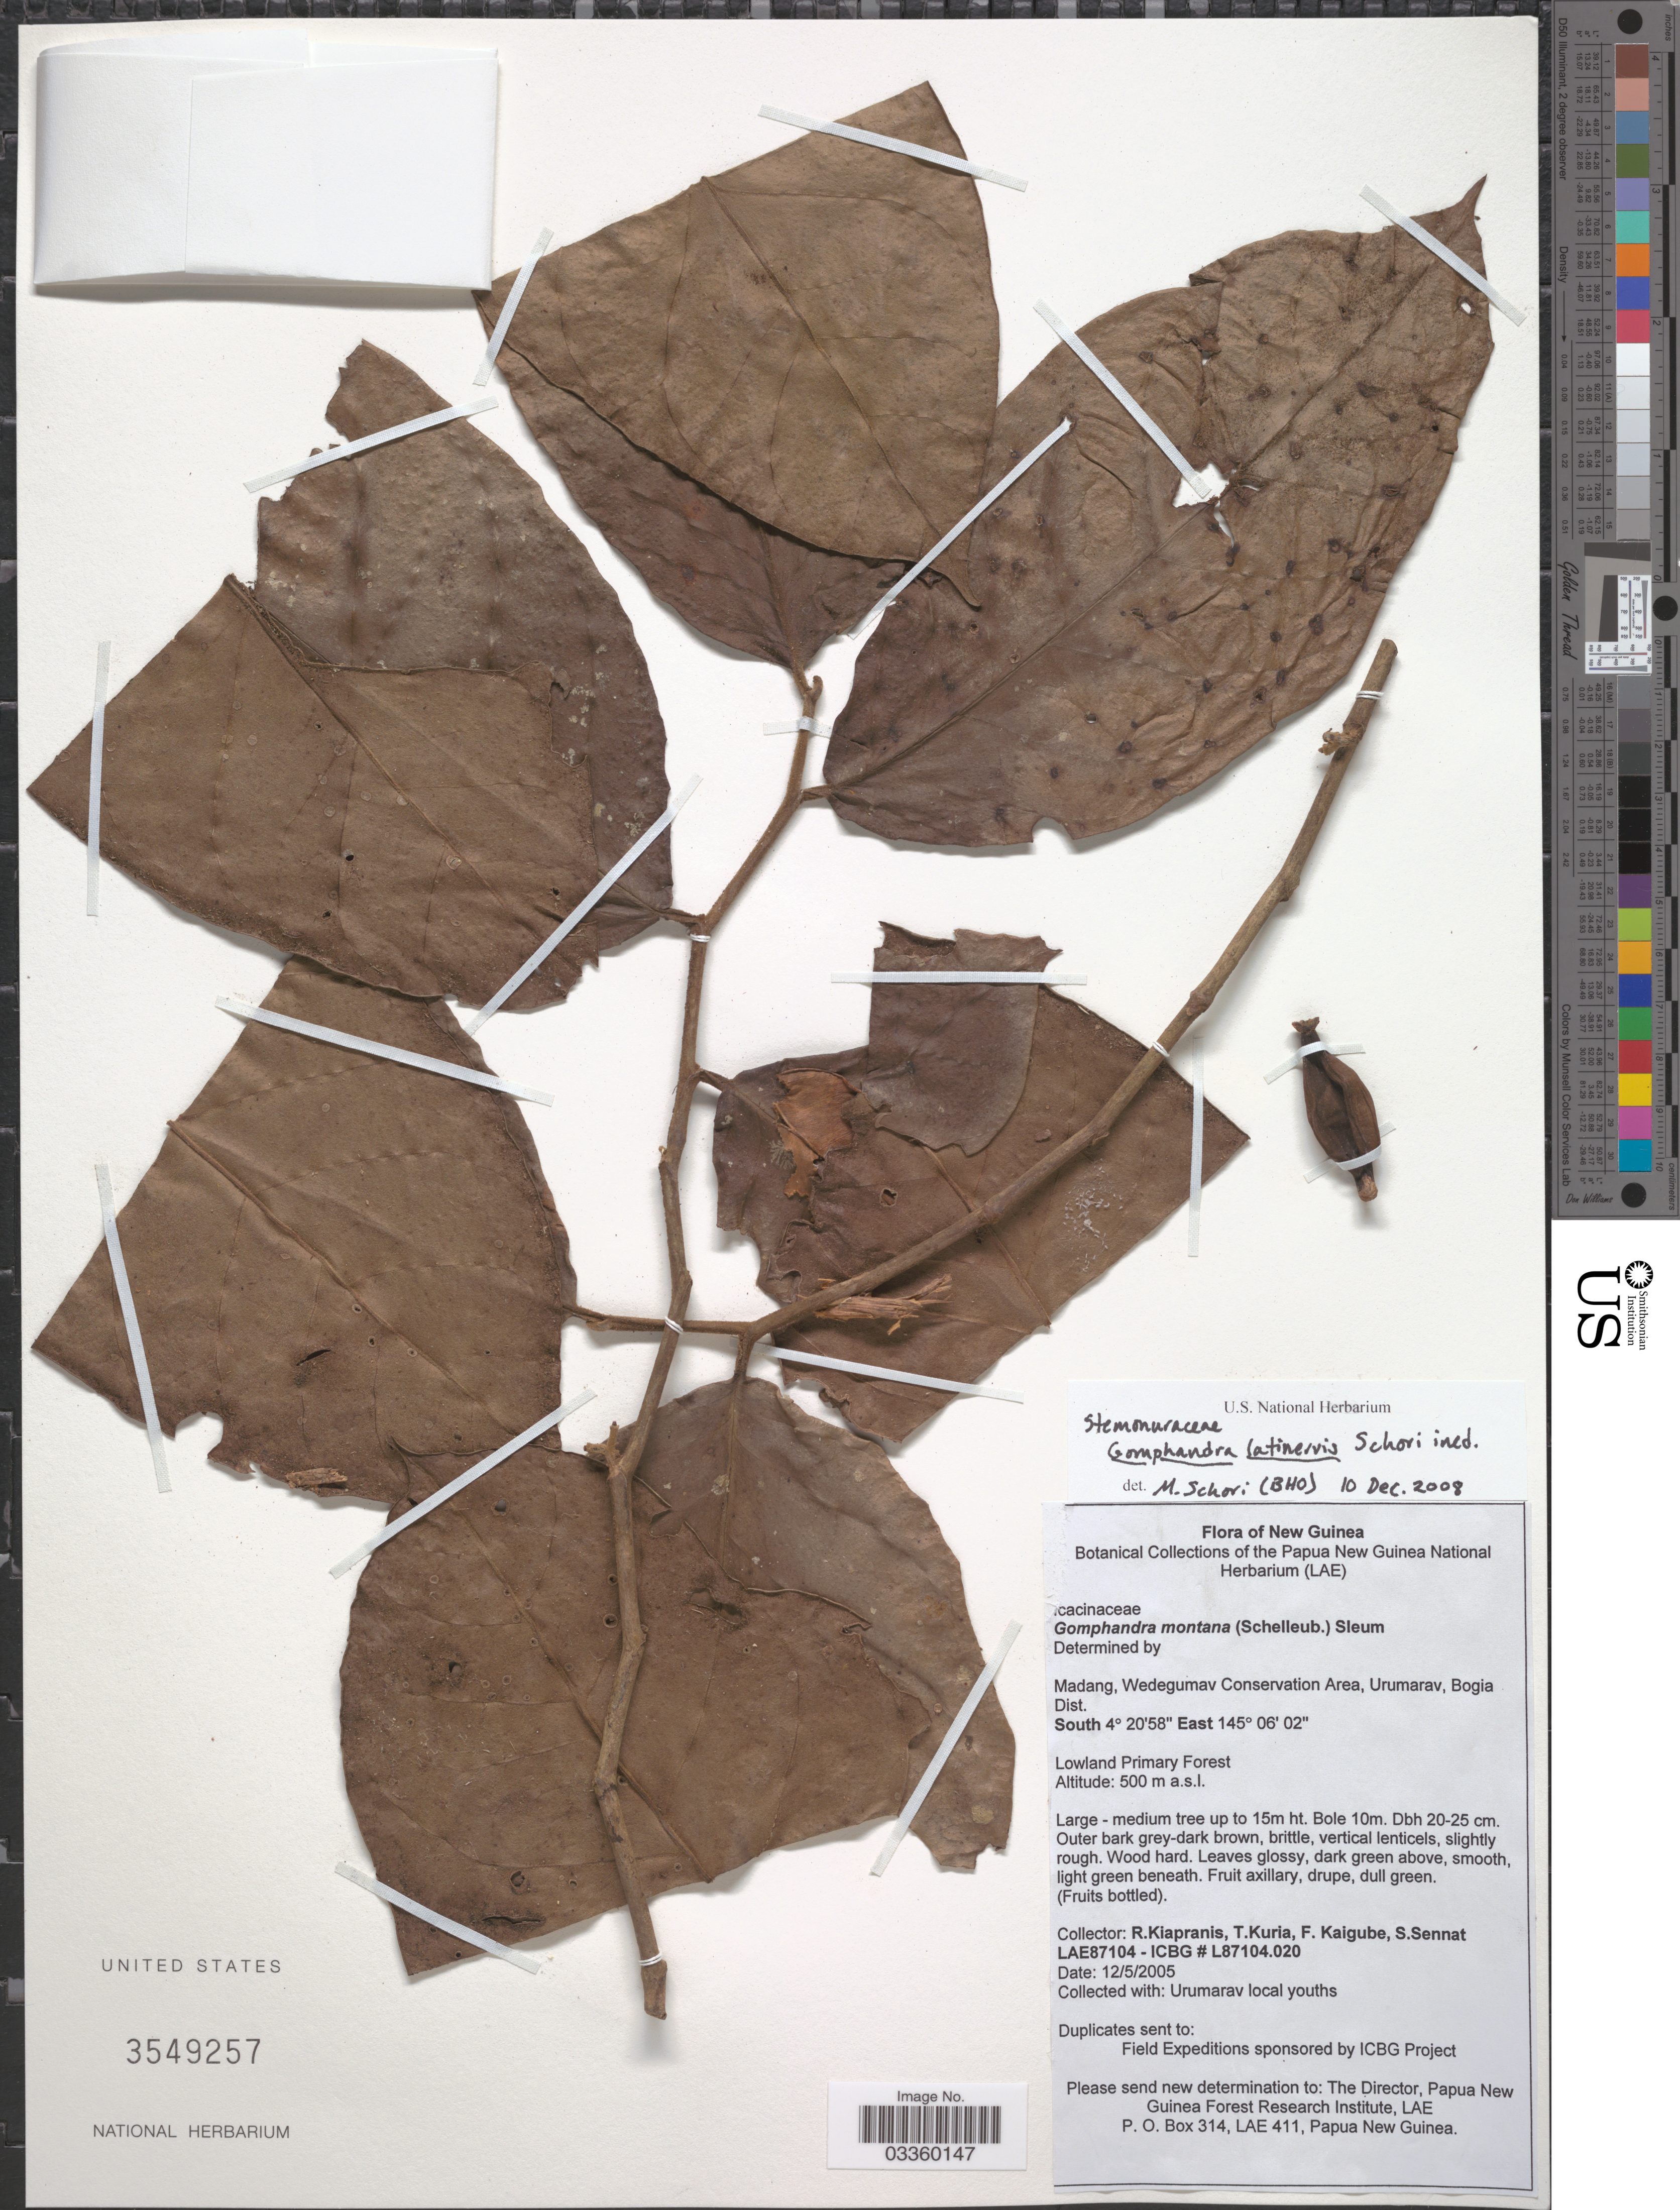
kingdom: Plantae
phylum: Tracheophyta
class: Magnoliopsida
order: Cardiopteridales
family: Stemonuraceae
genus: Gomphandra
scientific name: Gomphandra latinervis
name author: Schori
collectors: R. Kiapranis, T. Kuria, J. Kaigube & G. Sennat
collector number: LAE87104 - ICBG #L87104.020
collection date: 2005-05-12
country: Papua New Guinea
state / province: Madang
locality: New Guinea. Wedegumav Conservation Area, Urumarav, Bogia dist.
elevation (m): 500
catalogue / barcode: US 3549257